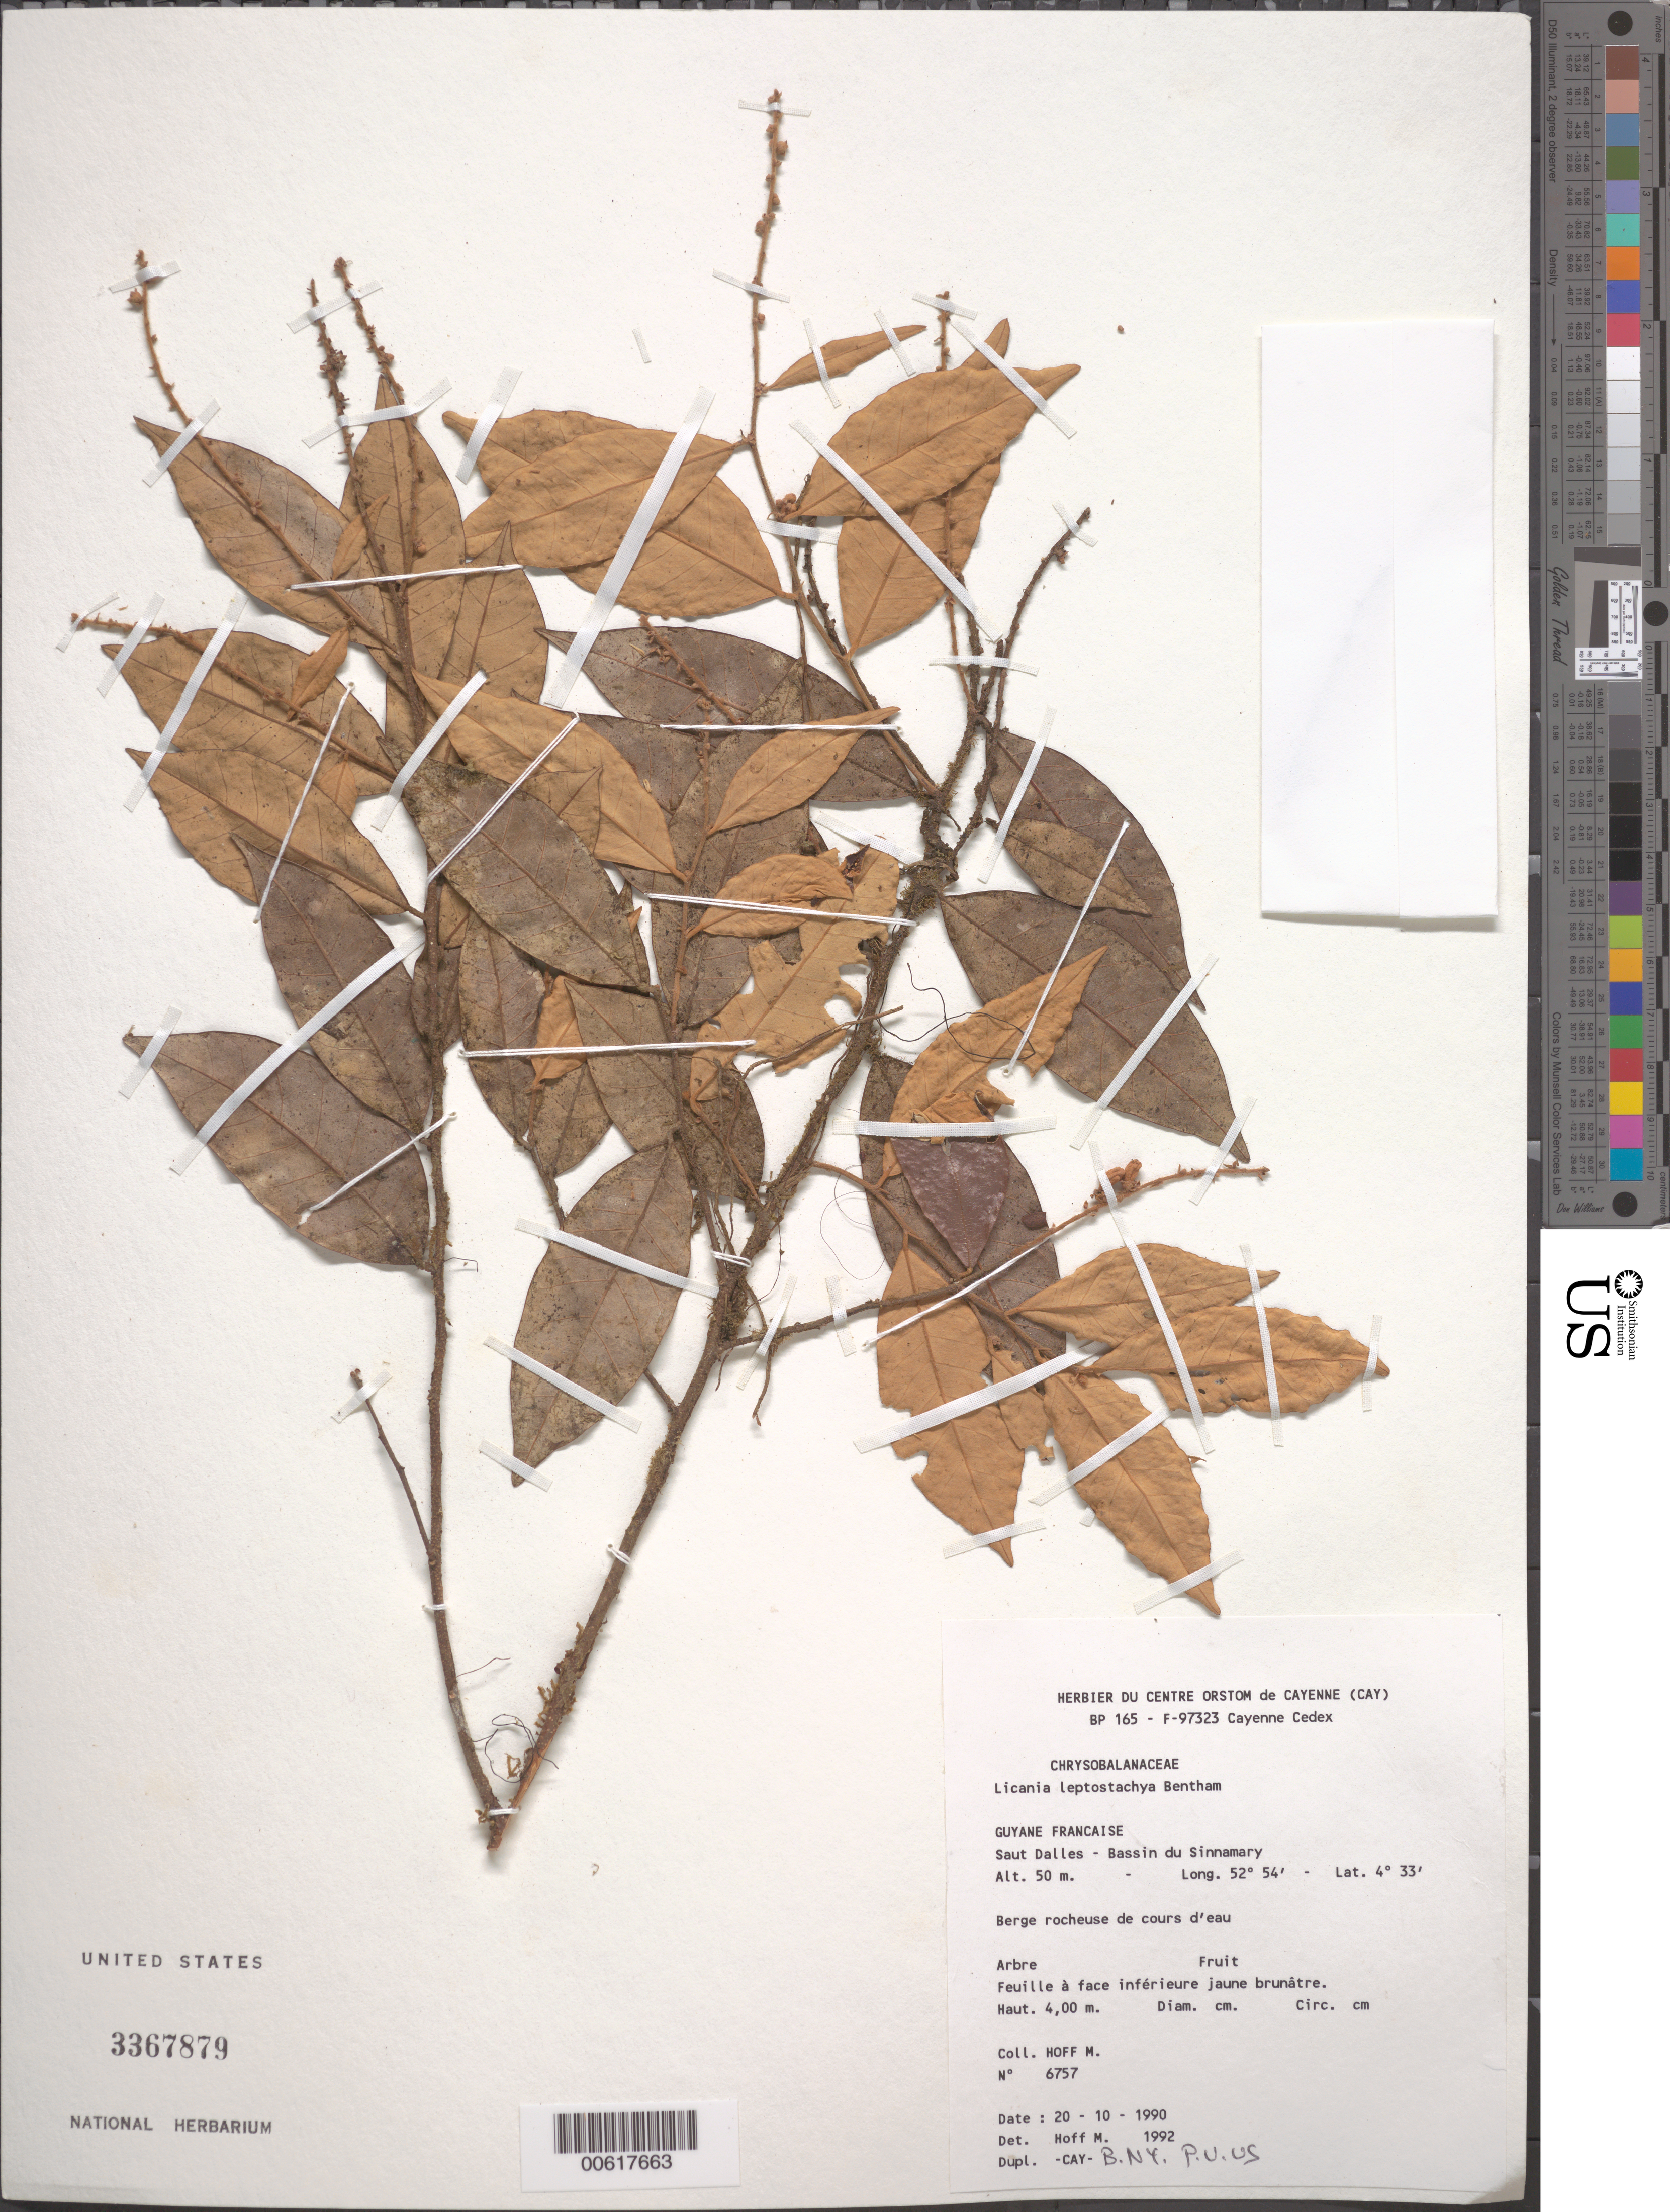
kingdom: Plantae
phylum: Tracheophyta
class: Magnoliopsida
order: Malpighiales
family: Chrysobalanaceae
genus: Licania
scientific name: Licania leptostachya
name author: Benth.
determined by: Hoff, M.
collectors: M. Hoff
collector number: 6757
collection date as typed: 20-Oct-90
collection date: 1990-10-20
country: French Guiana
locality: Saut-Dalles, D.Z., Bassin du Sinnamary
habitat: Berge rocheuse de cours d'eau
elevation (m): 50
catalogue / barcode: US 3367879